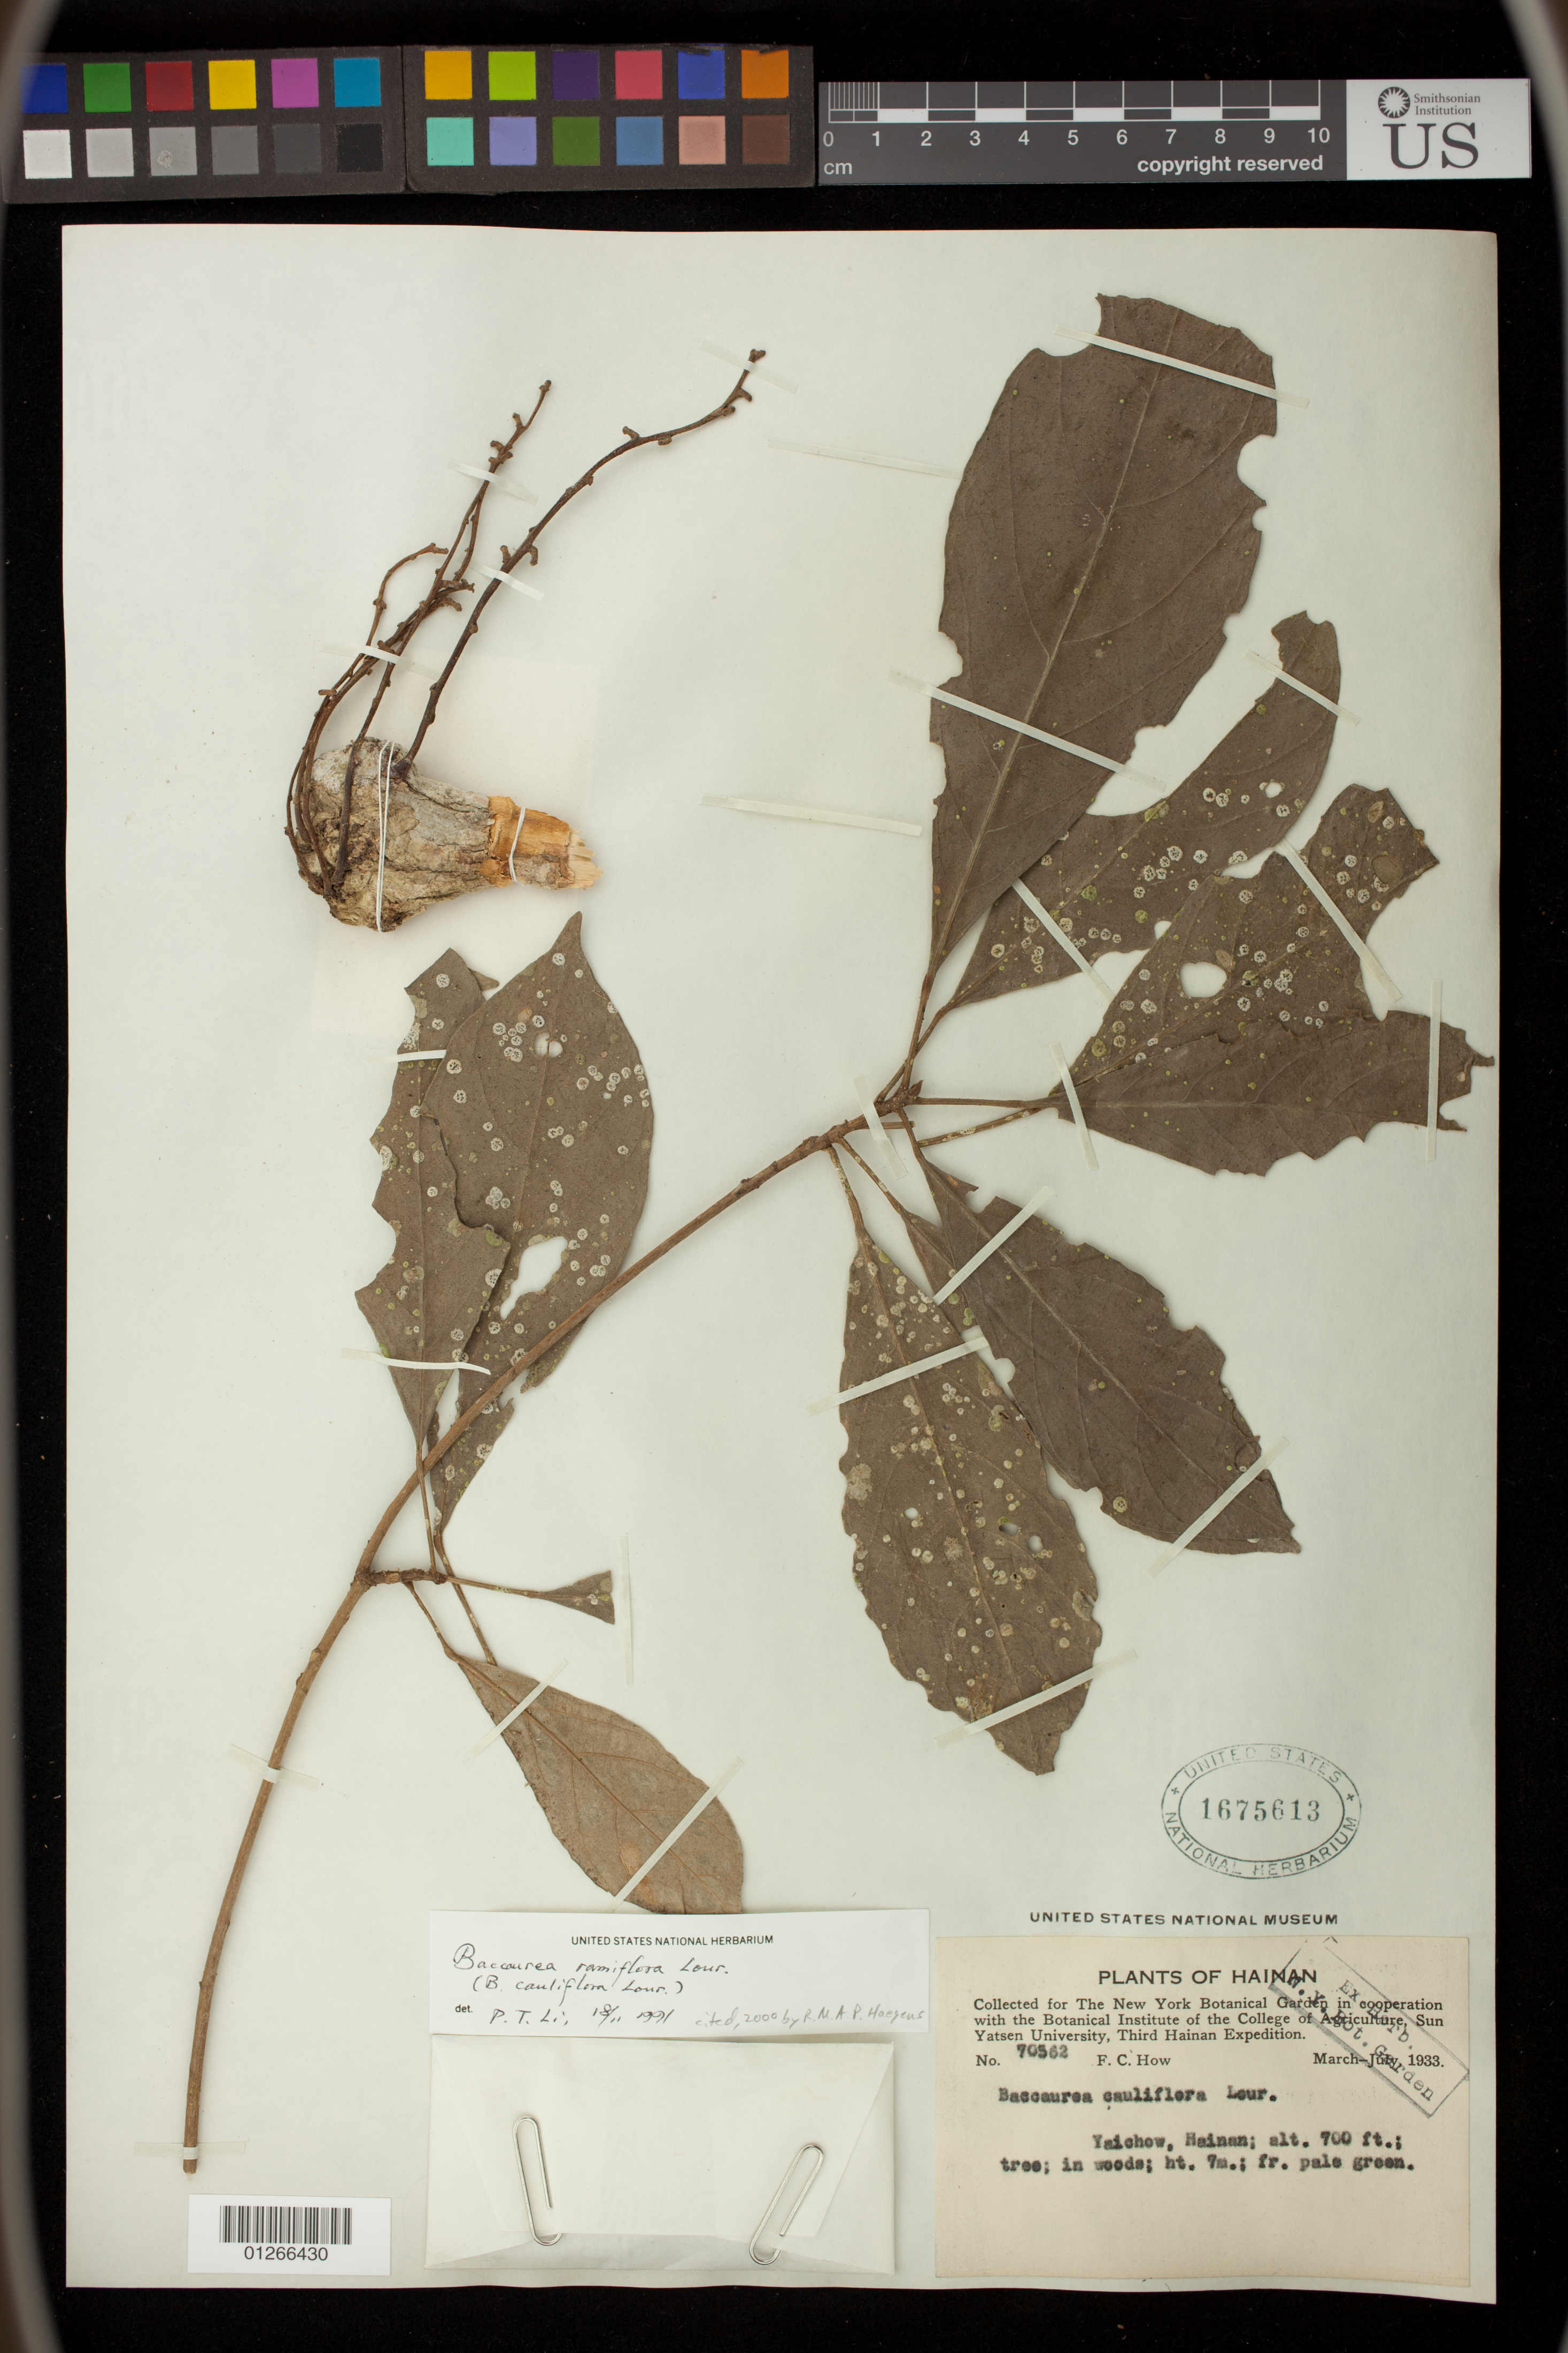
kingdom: Plantae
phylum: Tracheophyta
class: Magnoliopsida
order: Malpighiales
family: Phyllanthaceae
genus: Baccaurea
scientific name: Baccaurea ramiflora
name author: Lour.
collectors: F. C. How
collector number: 70562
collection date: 1933-03/1933-07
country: China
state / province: Hainan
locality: Yaichow. Hainan.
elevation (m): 213